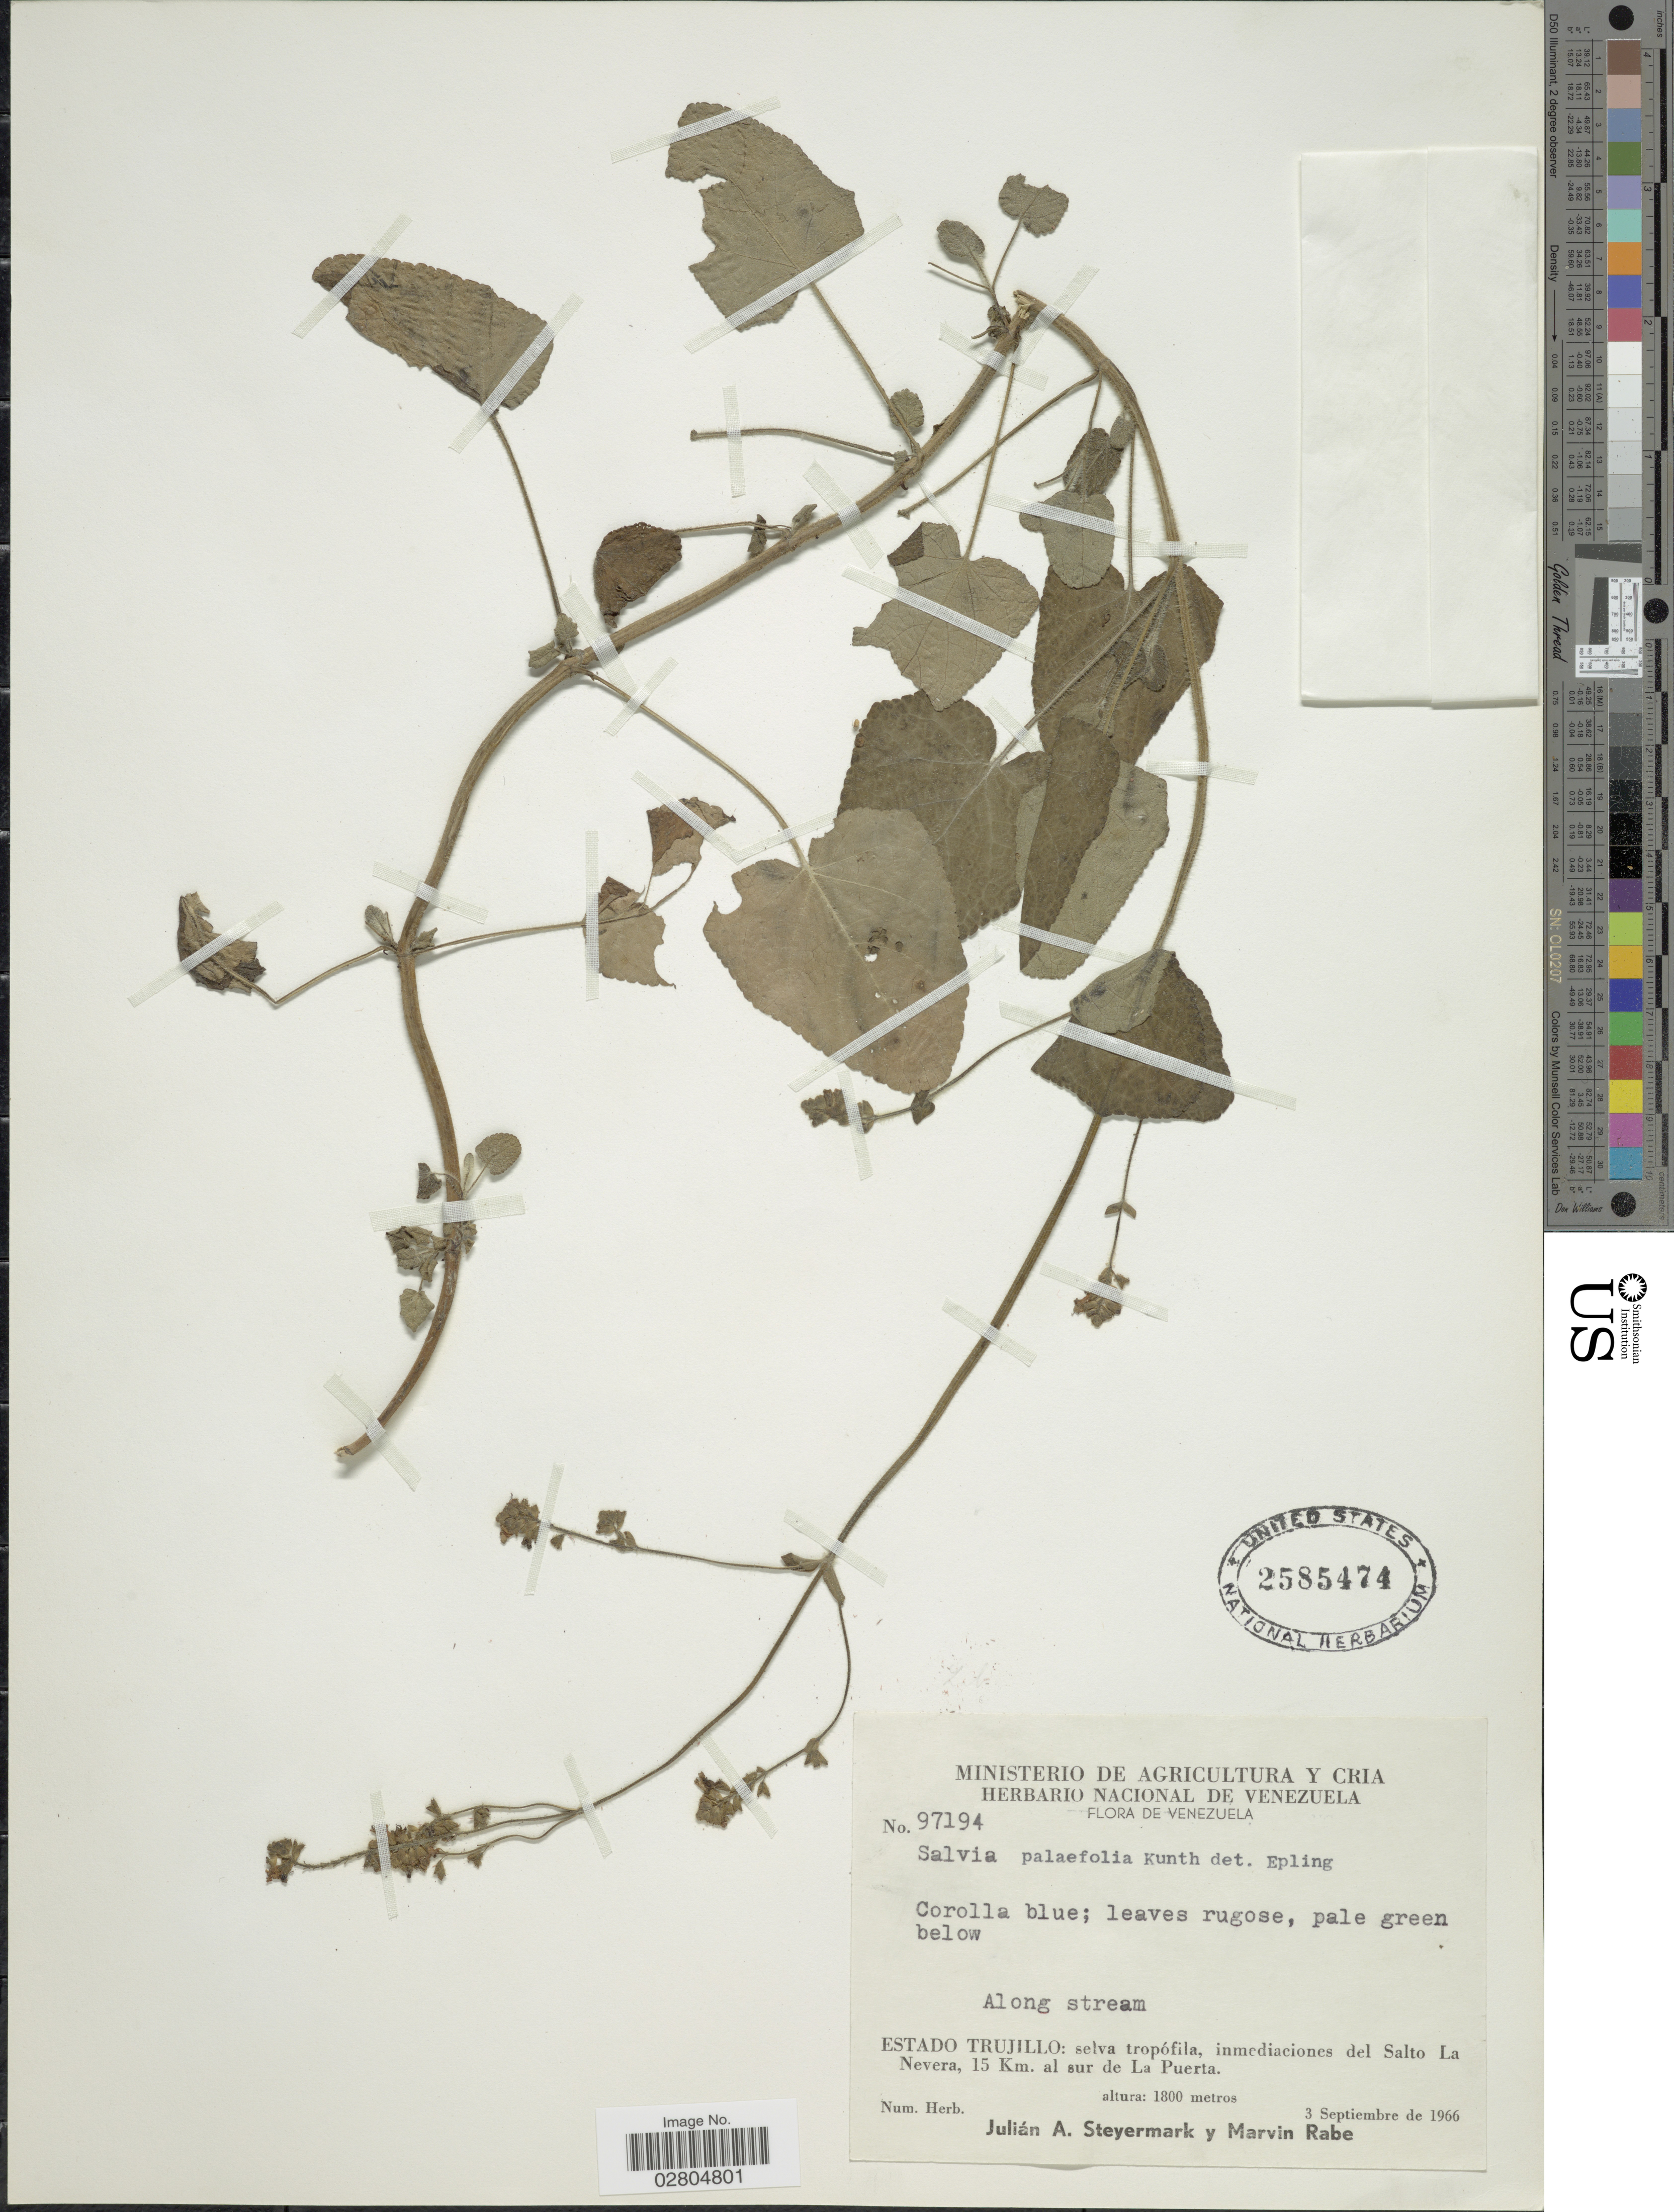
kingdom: Plantae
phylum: Tracheophyta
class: Magnoliopsida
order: Lamiales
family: Lamiaceae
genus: Salvia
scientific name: Salvia palifolia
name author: Kunth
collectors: J. Steyermark & M. Rabe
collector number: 97194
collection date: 1966-09-03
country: Venezuela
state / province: Trujillo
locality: Selva tropófila, inmediaciones del Salto La Nevera, 15 Km. al sur de La Puerta.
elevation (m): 1800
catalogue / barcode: US 2585474